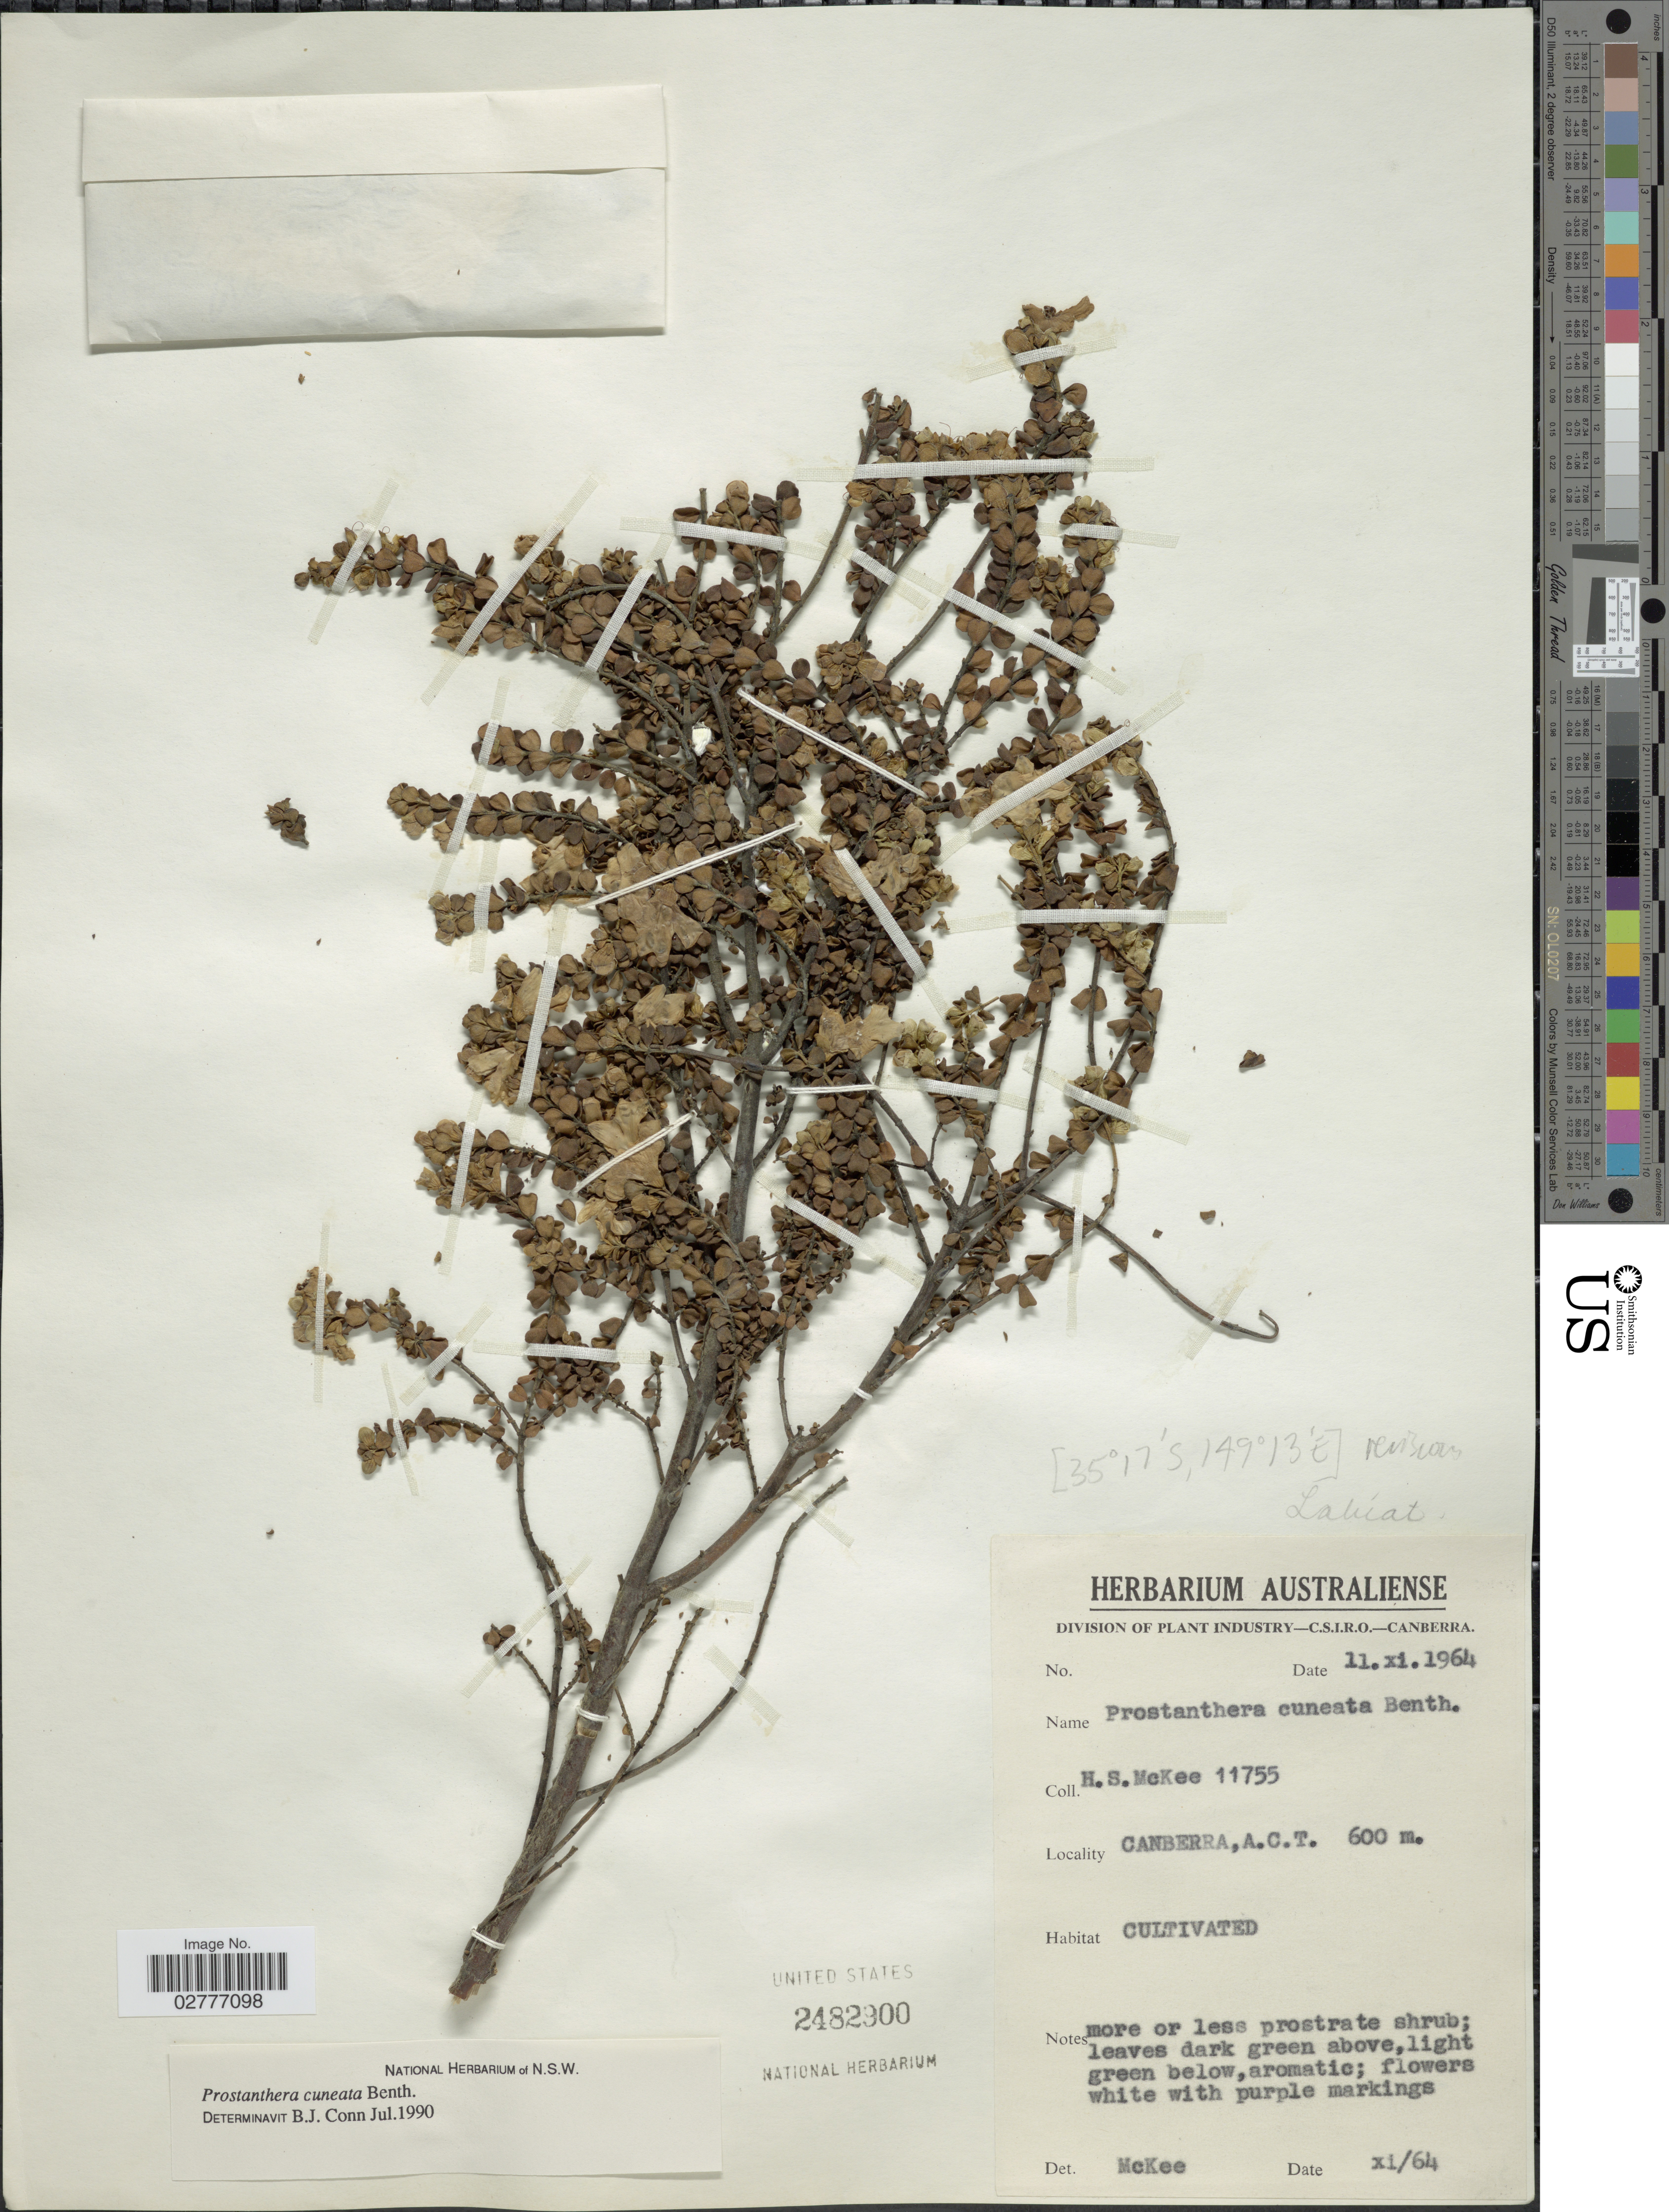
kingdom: Plantae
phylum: Tracheophyta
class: Magnoliopsida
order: Lamiales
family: Lamiaceae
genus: Prostanthera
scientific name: Prostanthera cuneata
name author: Benth.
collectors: H. S. McKee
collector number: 11755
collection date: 1964-11-11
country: Australia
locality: Canberra, A.C.T.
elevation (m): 600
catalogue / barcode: US 2482900